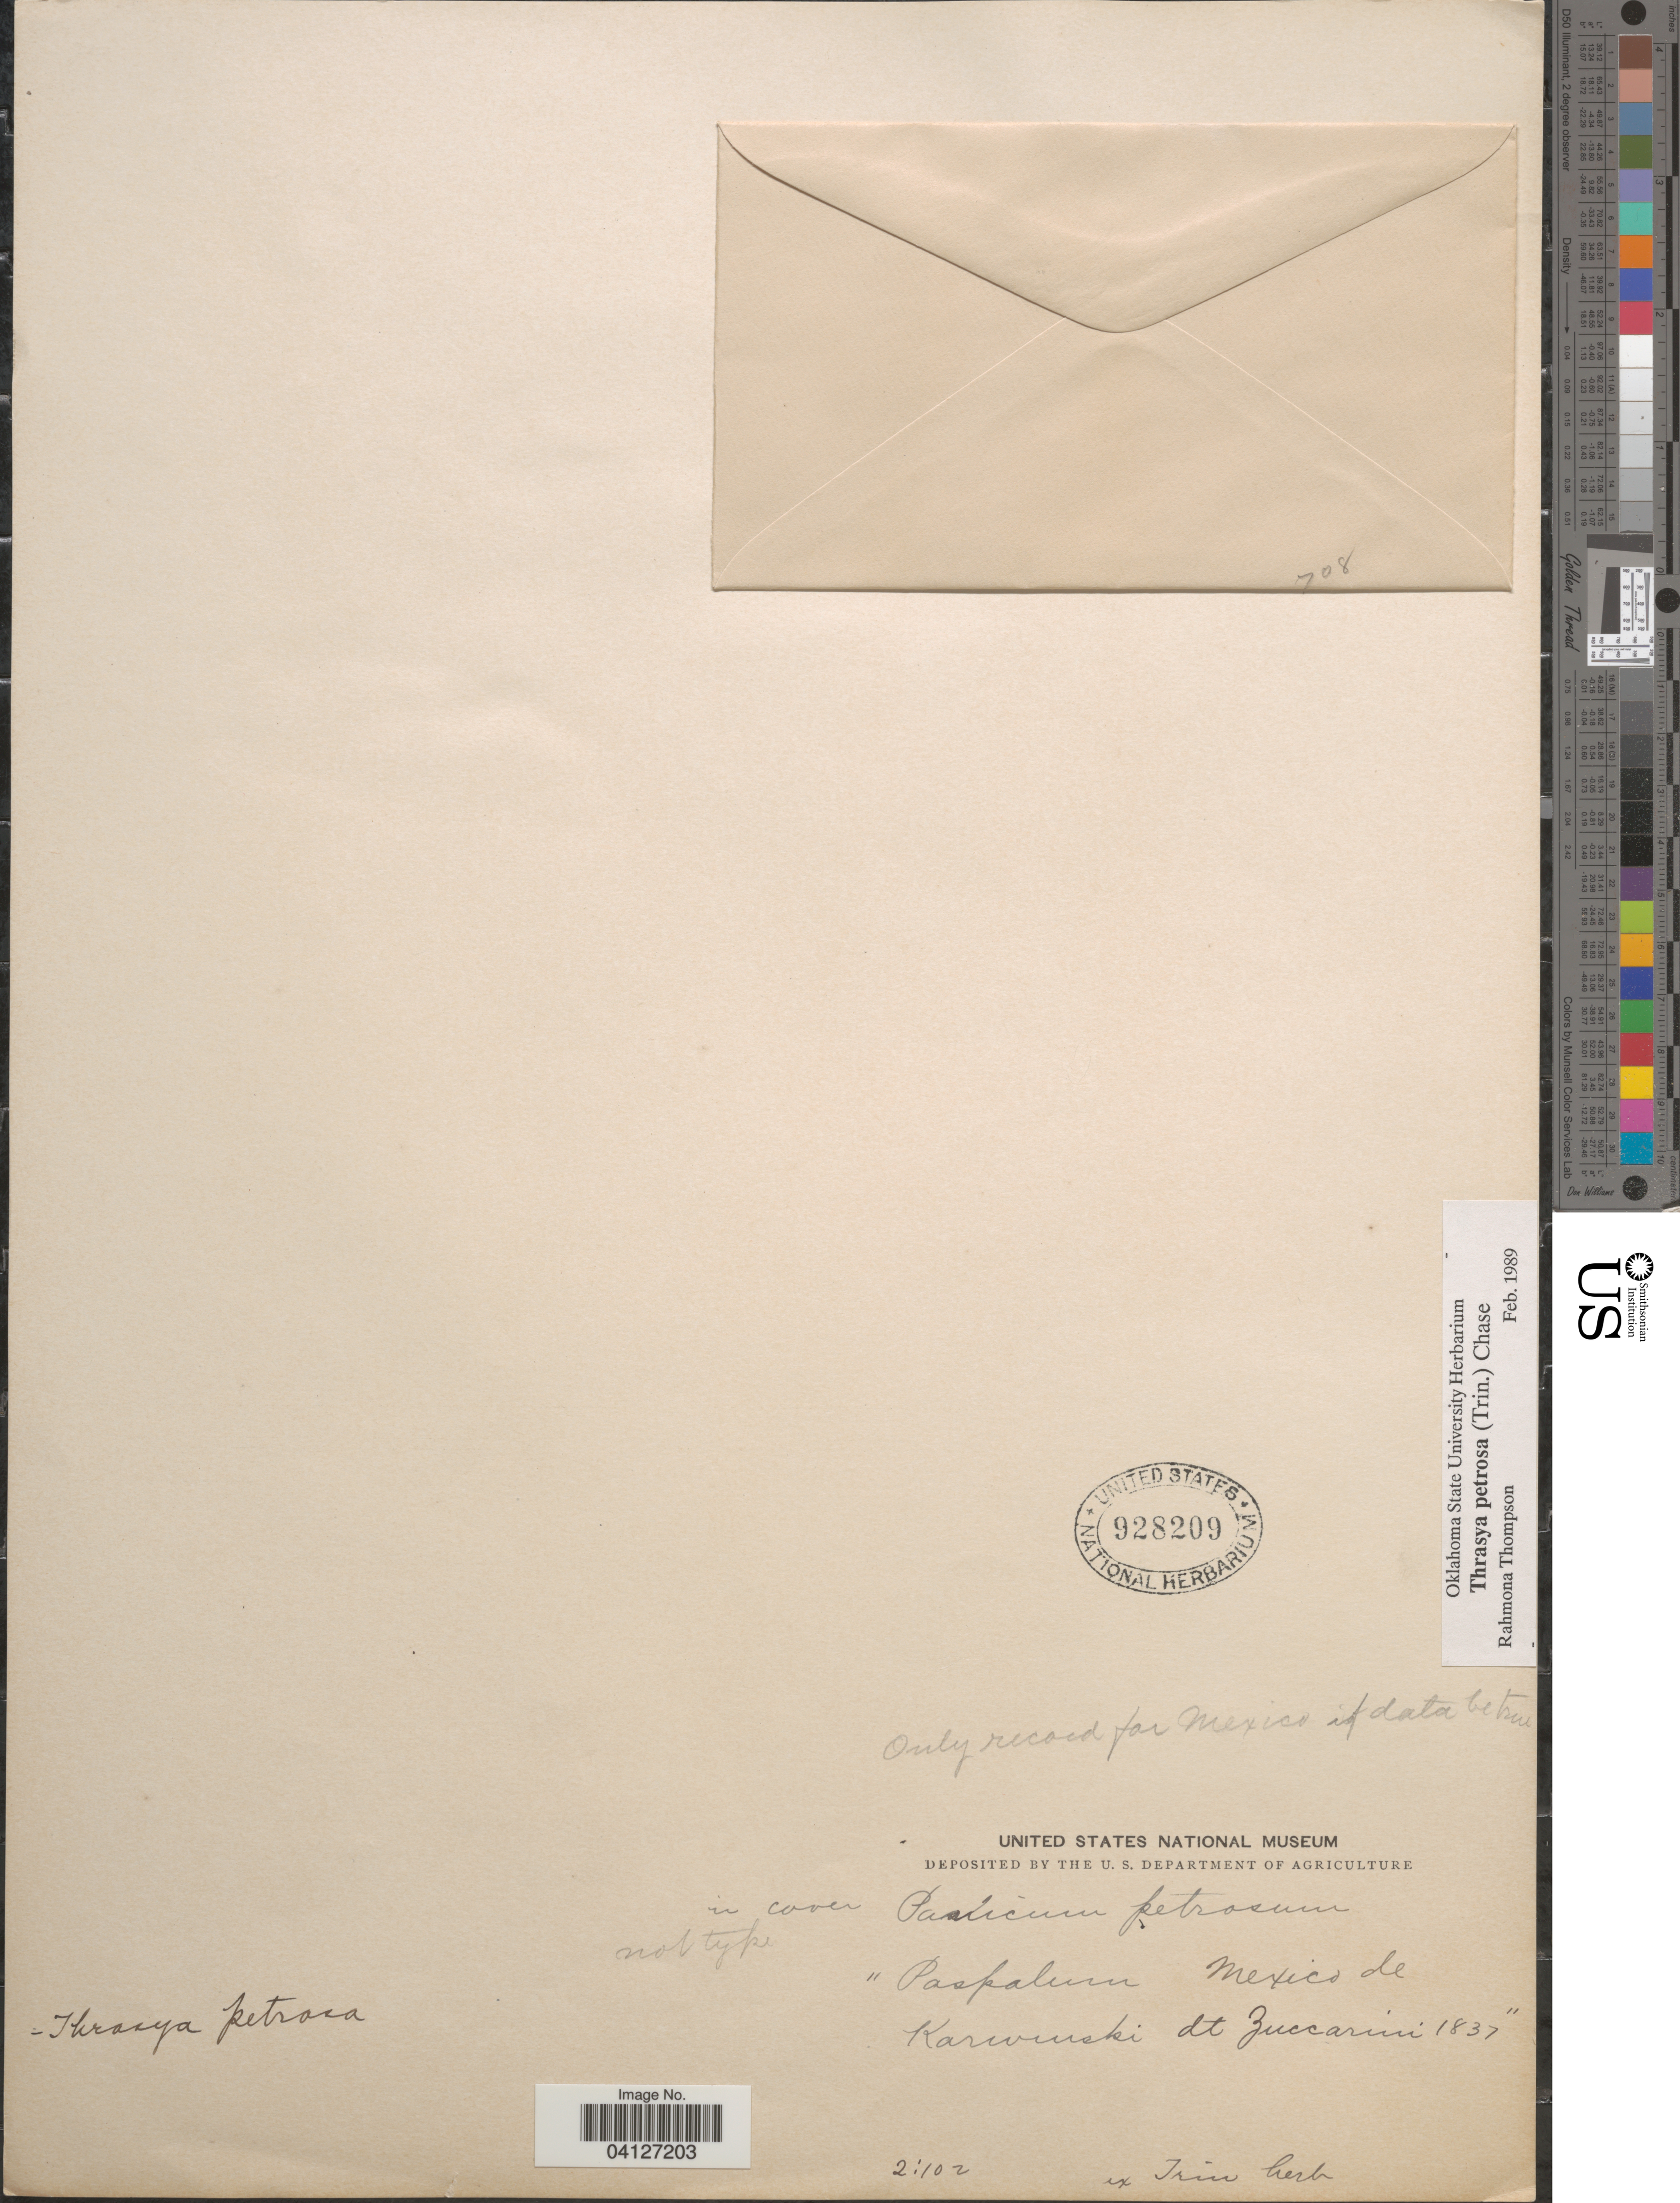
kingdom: Plantae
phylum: Tracheophyta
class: Liliopsida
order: Poales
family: Poaceae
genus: Thrasya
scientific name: Thrasya petrosa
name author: (Trin.) Chase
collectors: Zuccarini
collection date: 1837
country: Mexico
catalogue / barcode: US 928209